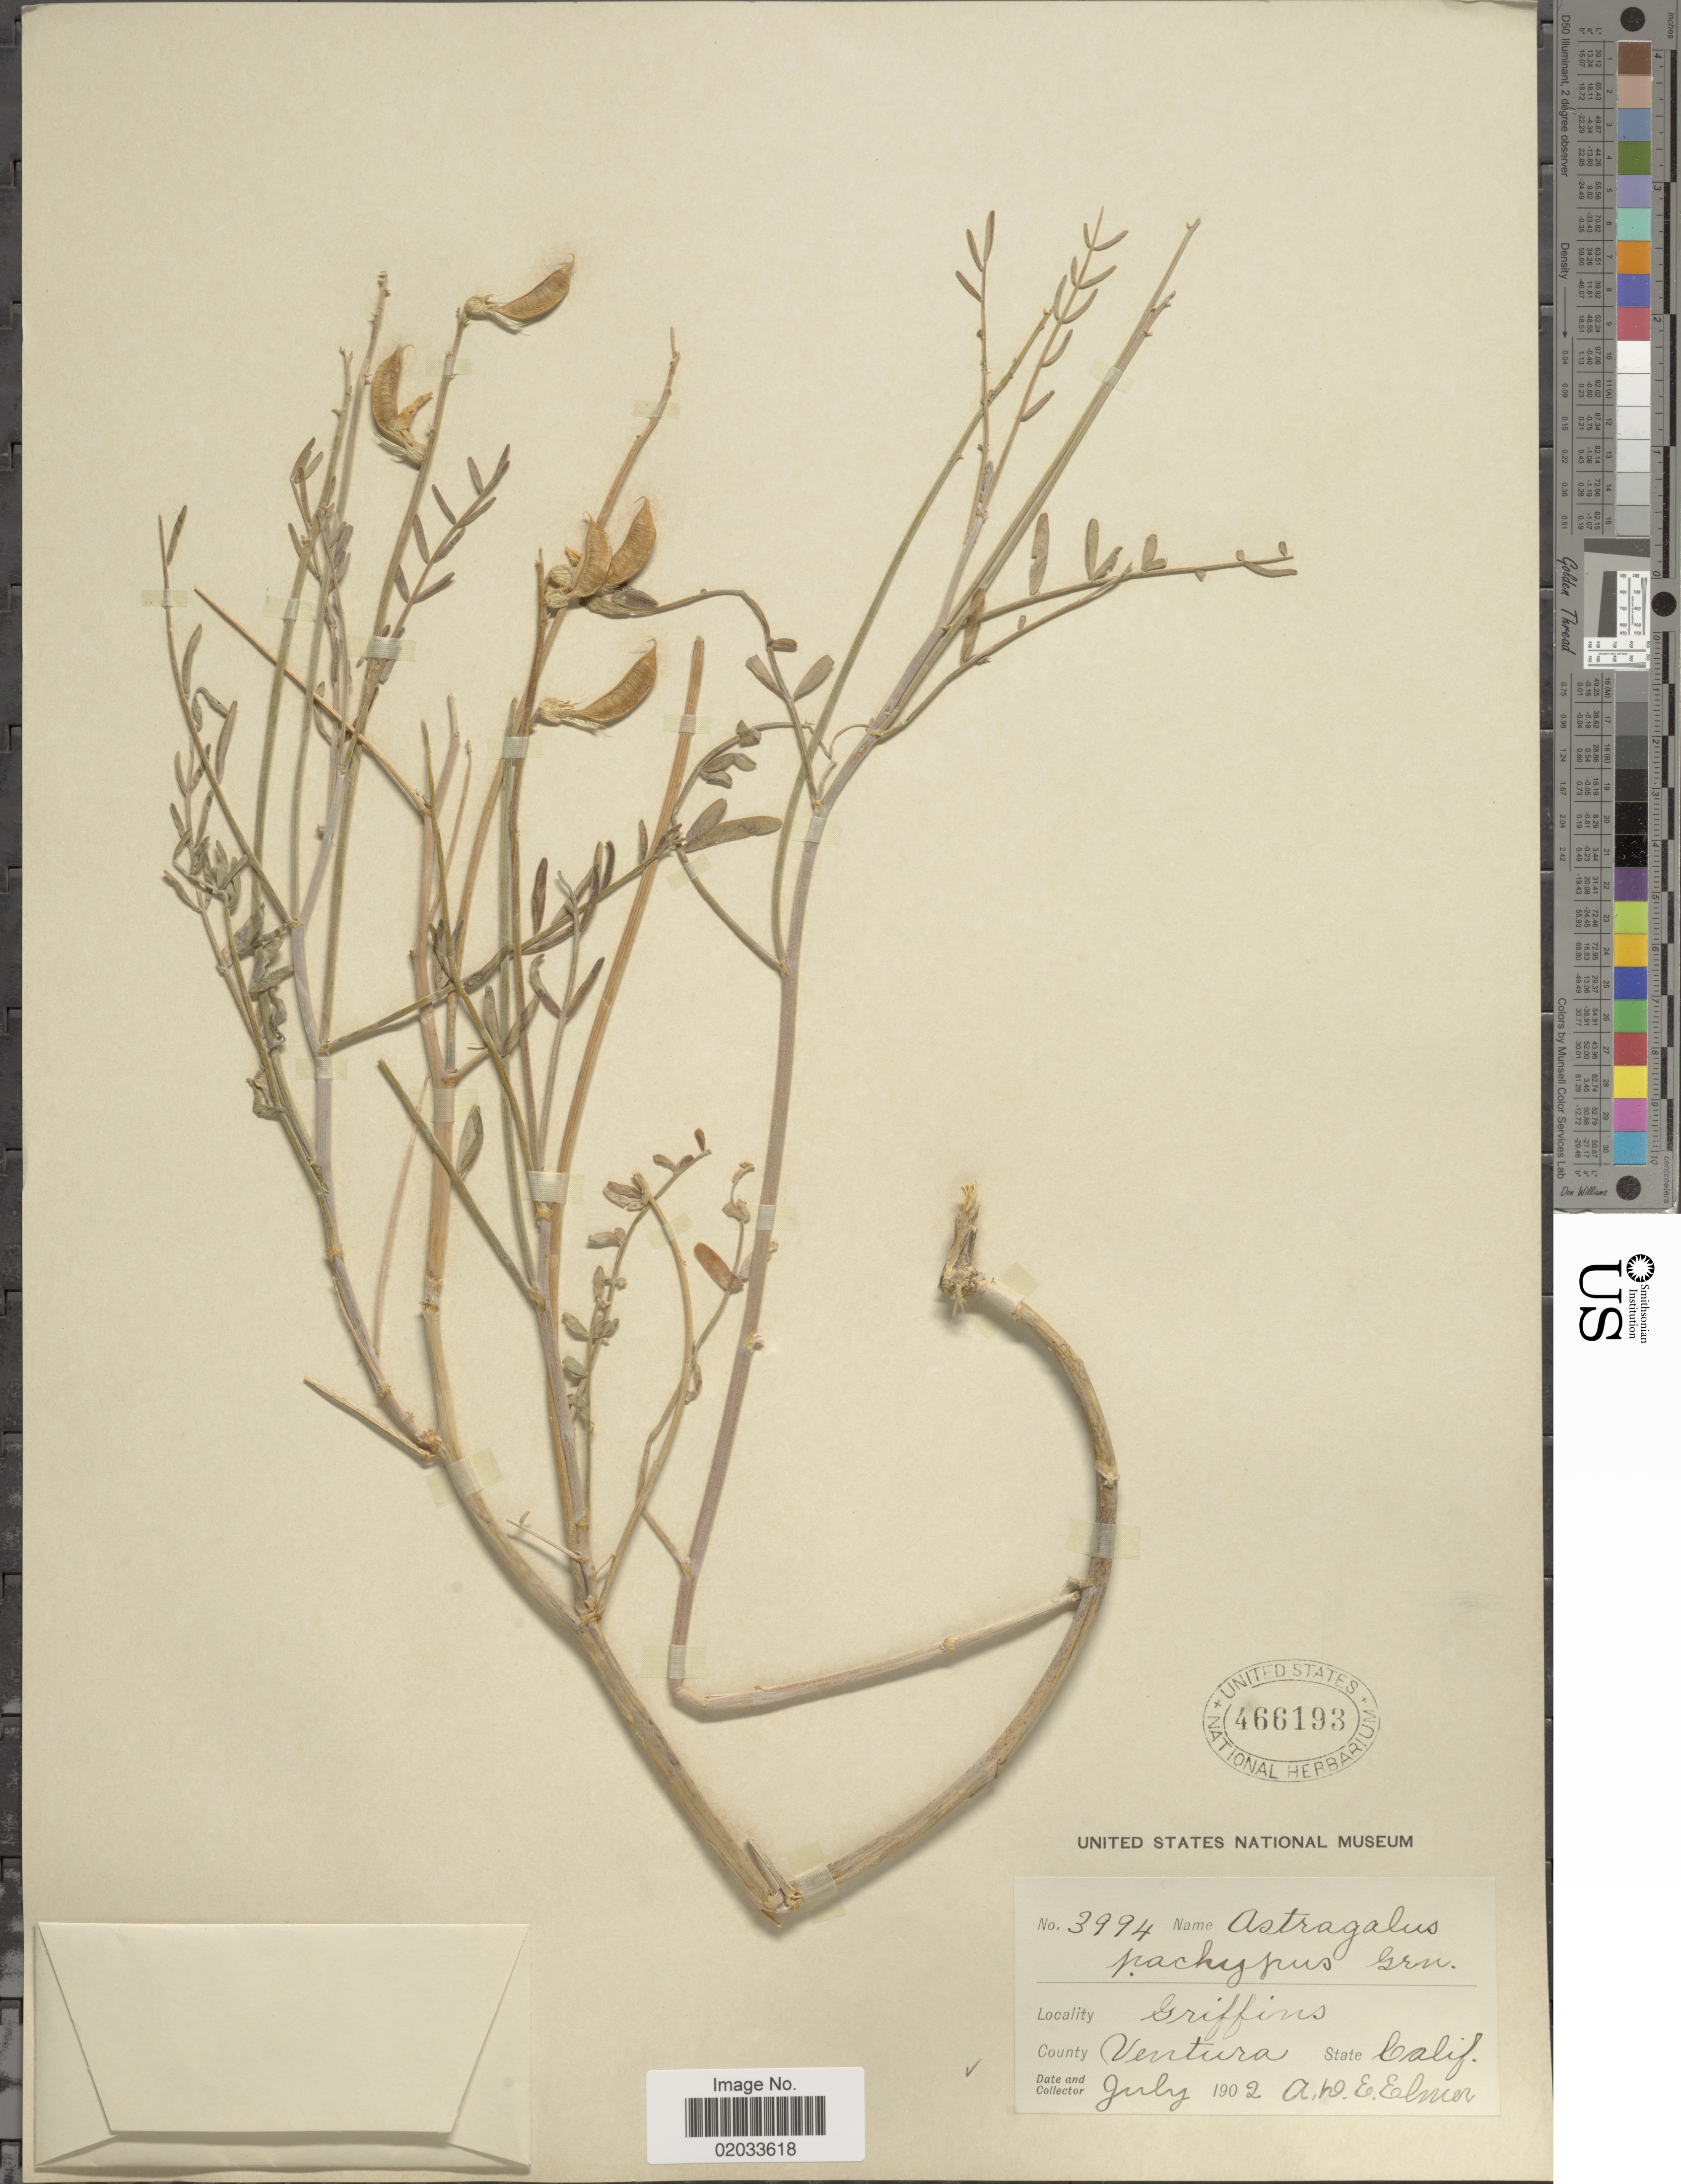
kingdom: Plantae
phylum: Tracheophyta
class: Magnoliopsida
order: Fabales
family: Fabaceae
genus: Astragalus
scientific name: Astragalus pachypus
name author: Greene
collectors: A. D. E. Elmer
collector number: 3994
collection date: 1902-07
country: United States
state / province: California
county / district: Ventura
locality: Griffins, Ventura County.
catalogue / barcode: US 466193